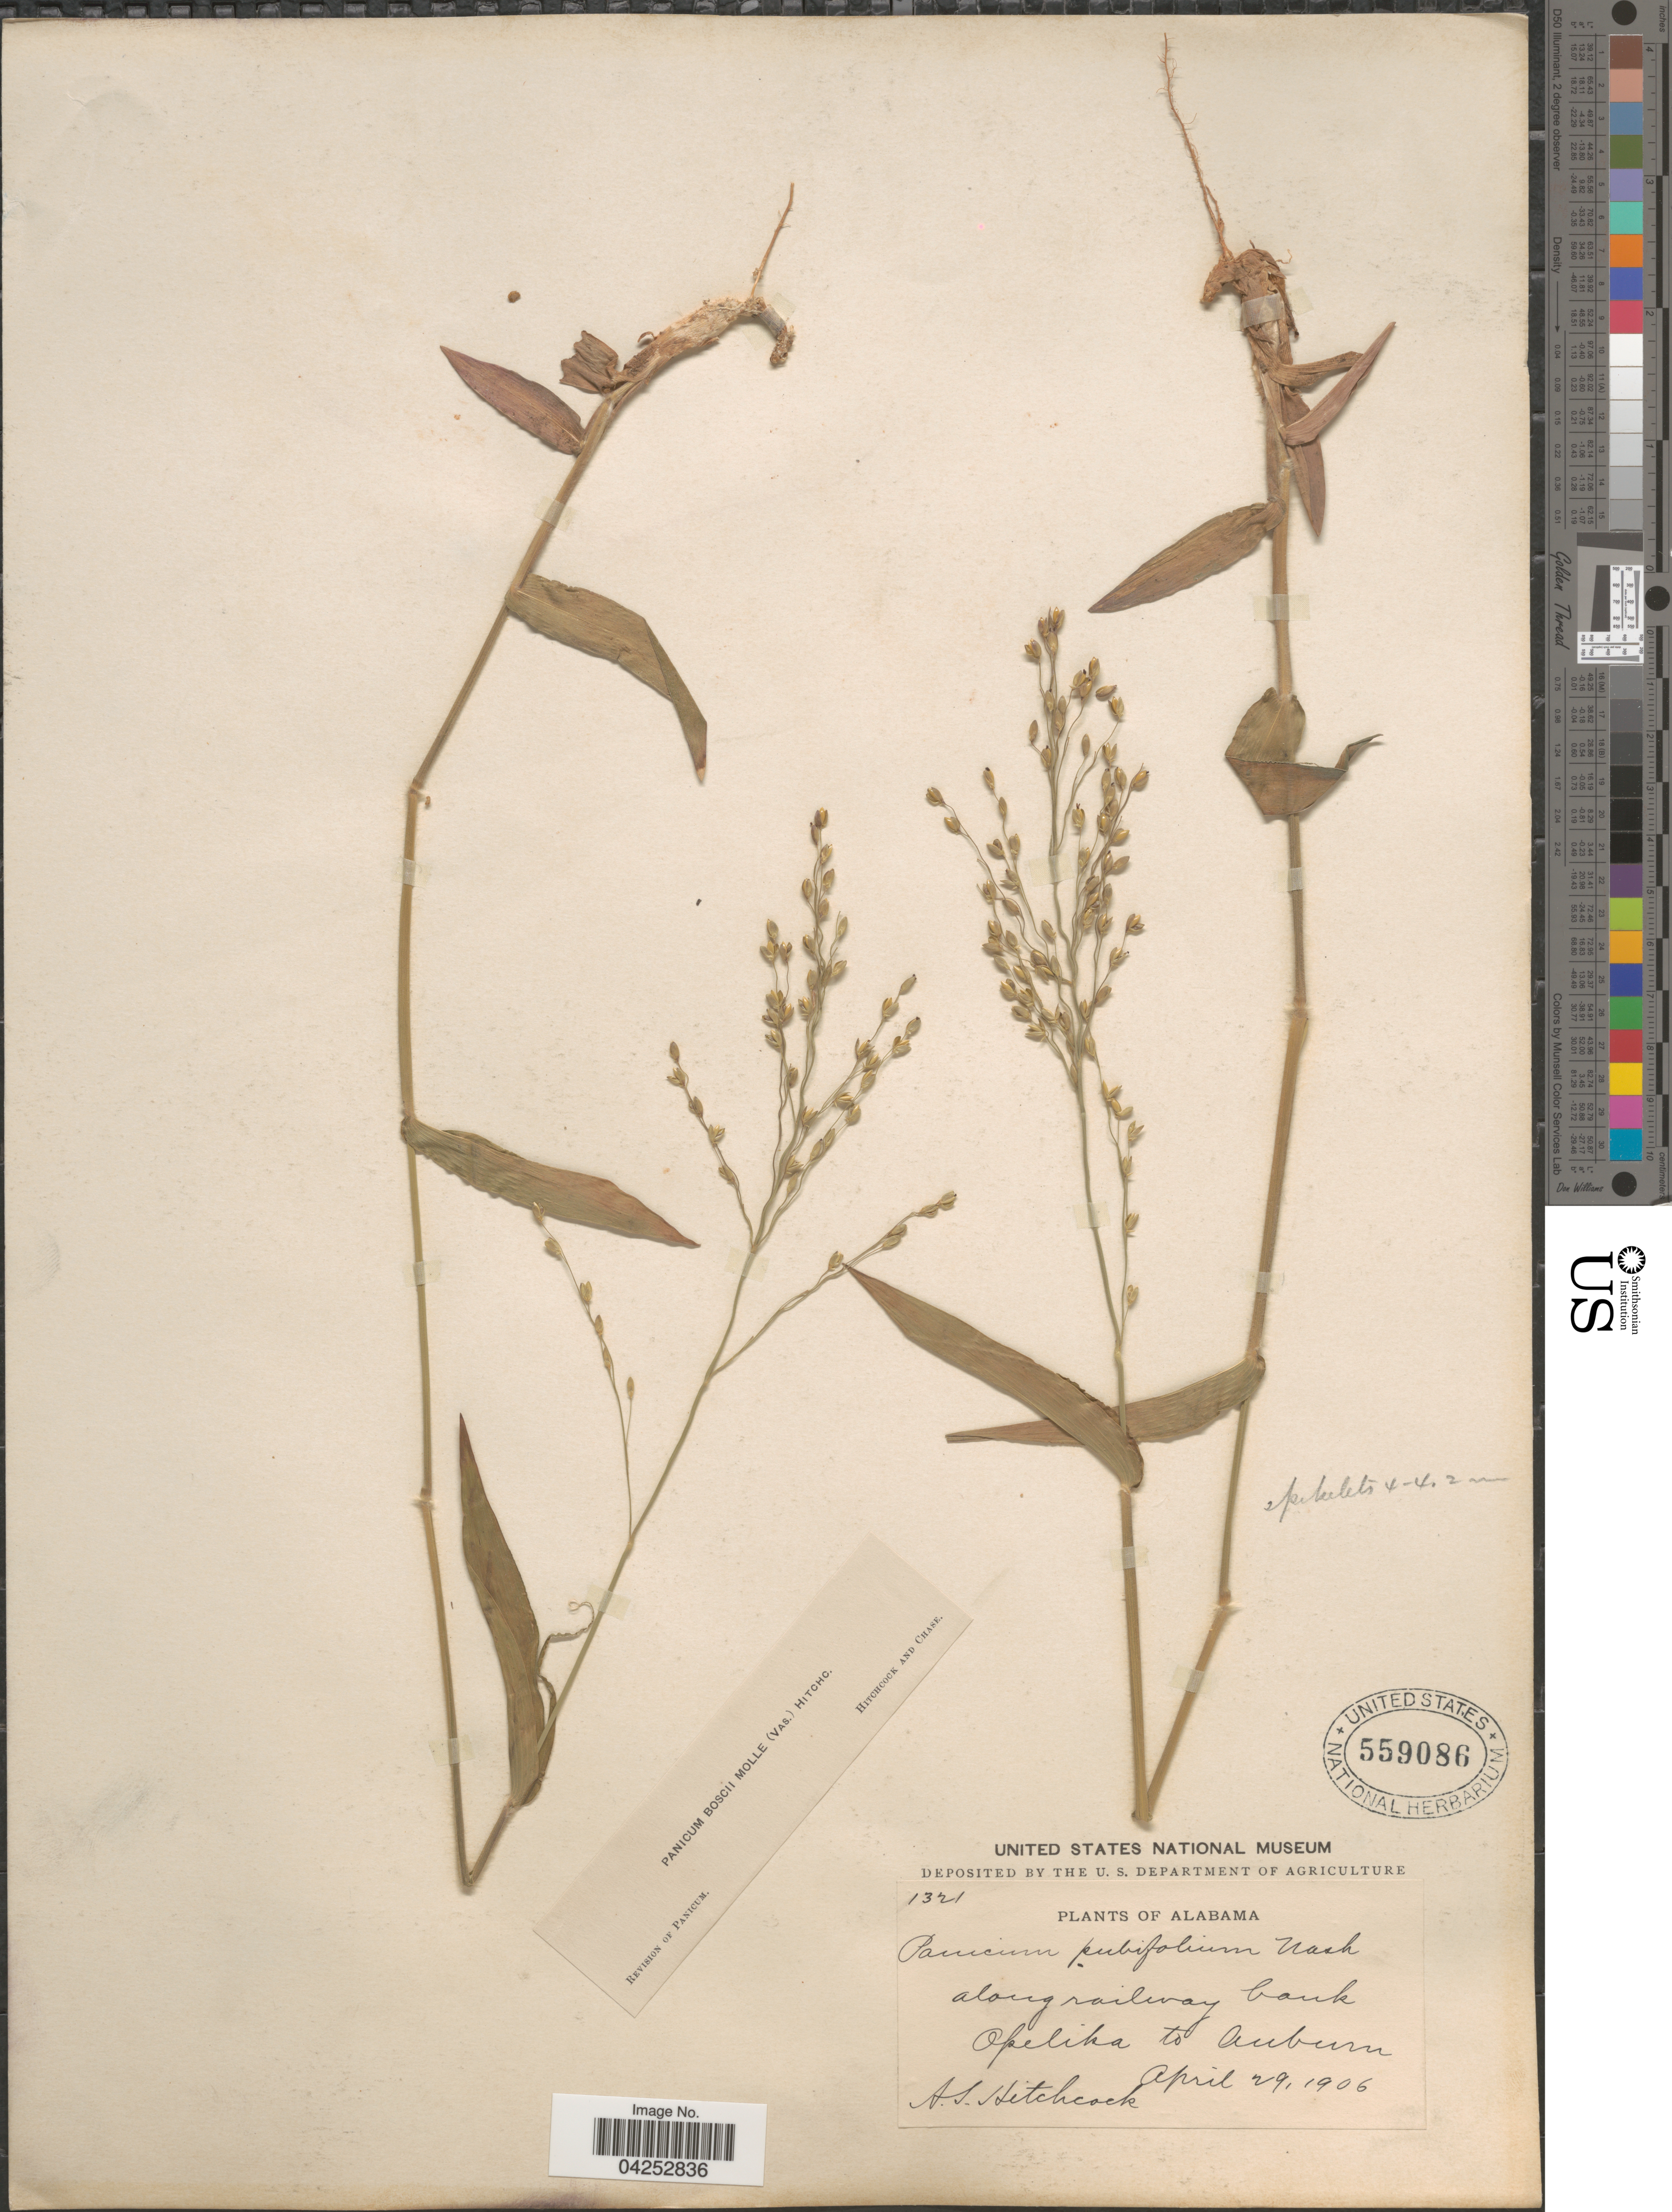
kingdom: Plantae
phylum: Tracheophyta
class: Liliopsida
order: Poales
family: Poaceae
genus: Dichanthelium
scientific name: Dichanthelium boscii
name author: (Poir.) Gould & C.A. Clark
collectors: A. S. Hitchcock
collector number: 1321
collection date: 1906-04-29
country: United States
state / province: Alabama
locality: Along railway bank Opelika to Auburn.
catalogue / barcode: US 559086